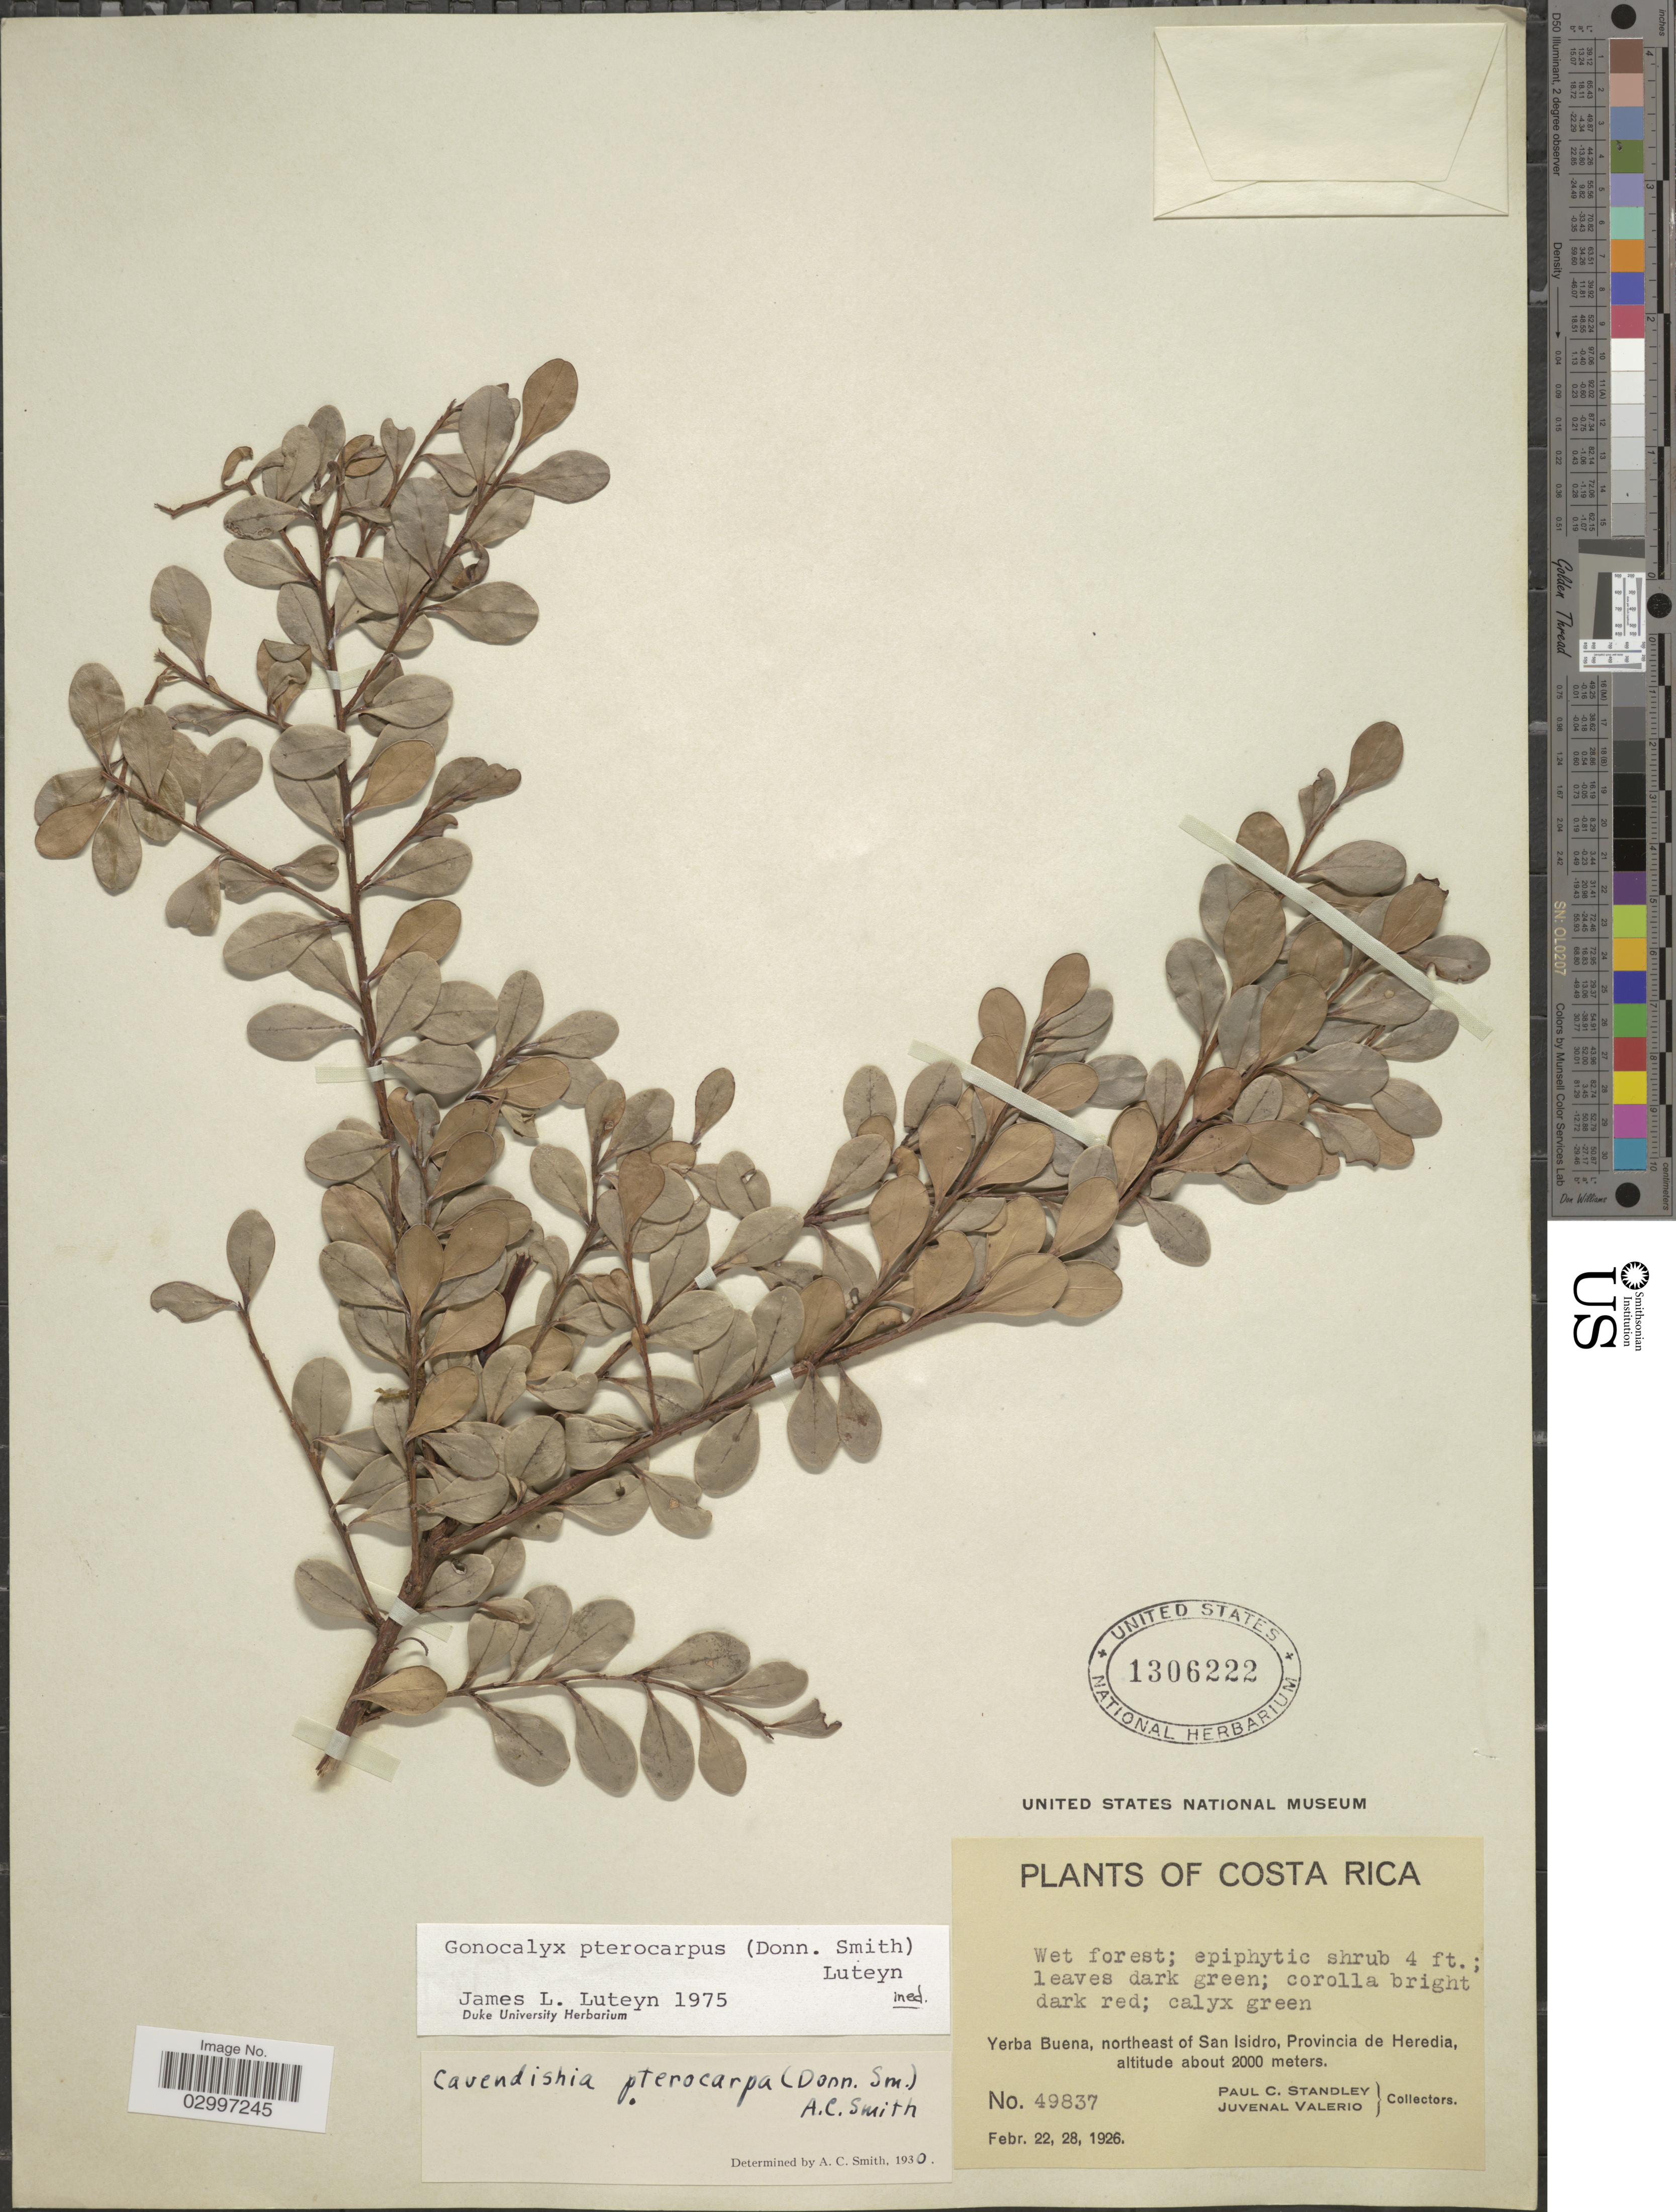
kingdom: Plantae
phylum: Tracheophyta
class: Magnoliopsida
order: Ericales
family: Ericaceae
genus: Gonocalyx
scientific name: Gonocalyx pterocarpus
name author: (Donn. Sm.) Luteyn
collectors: P. C. Standley & J. Valerio R.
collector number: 49837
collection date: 1926-02-22/1926-02-28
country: Costa Rica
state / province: Heredia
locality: Yerba Buena, northeast of San Isidro.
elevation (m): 2000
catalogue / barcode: US 1306222